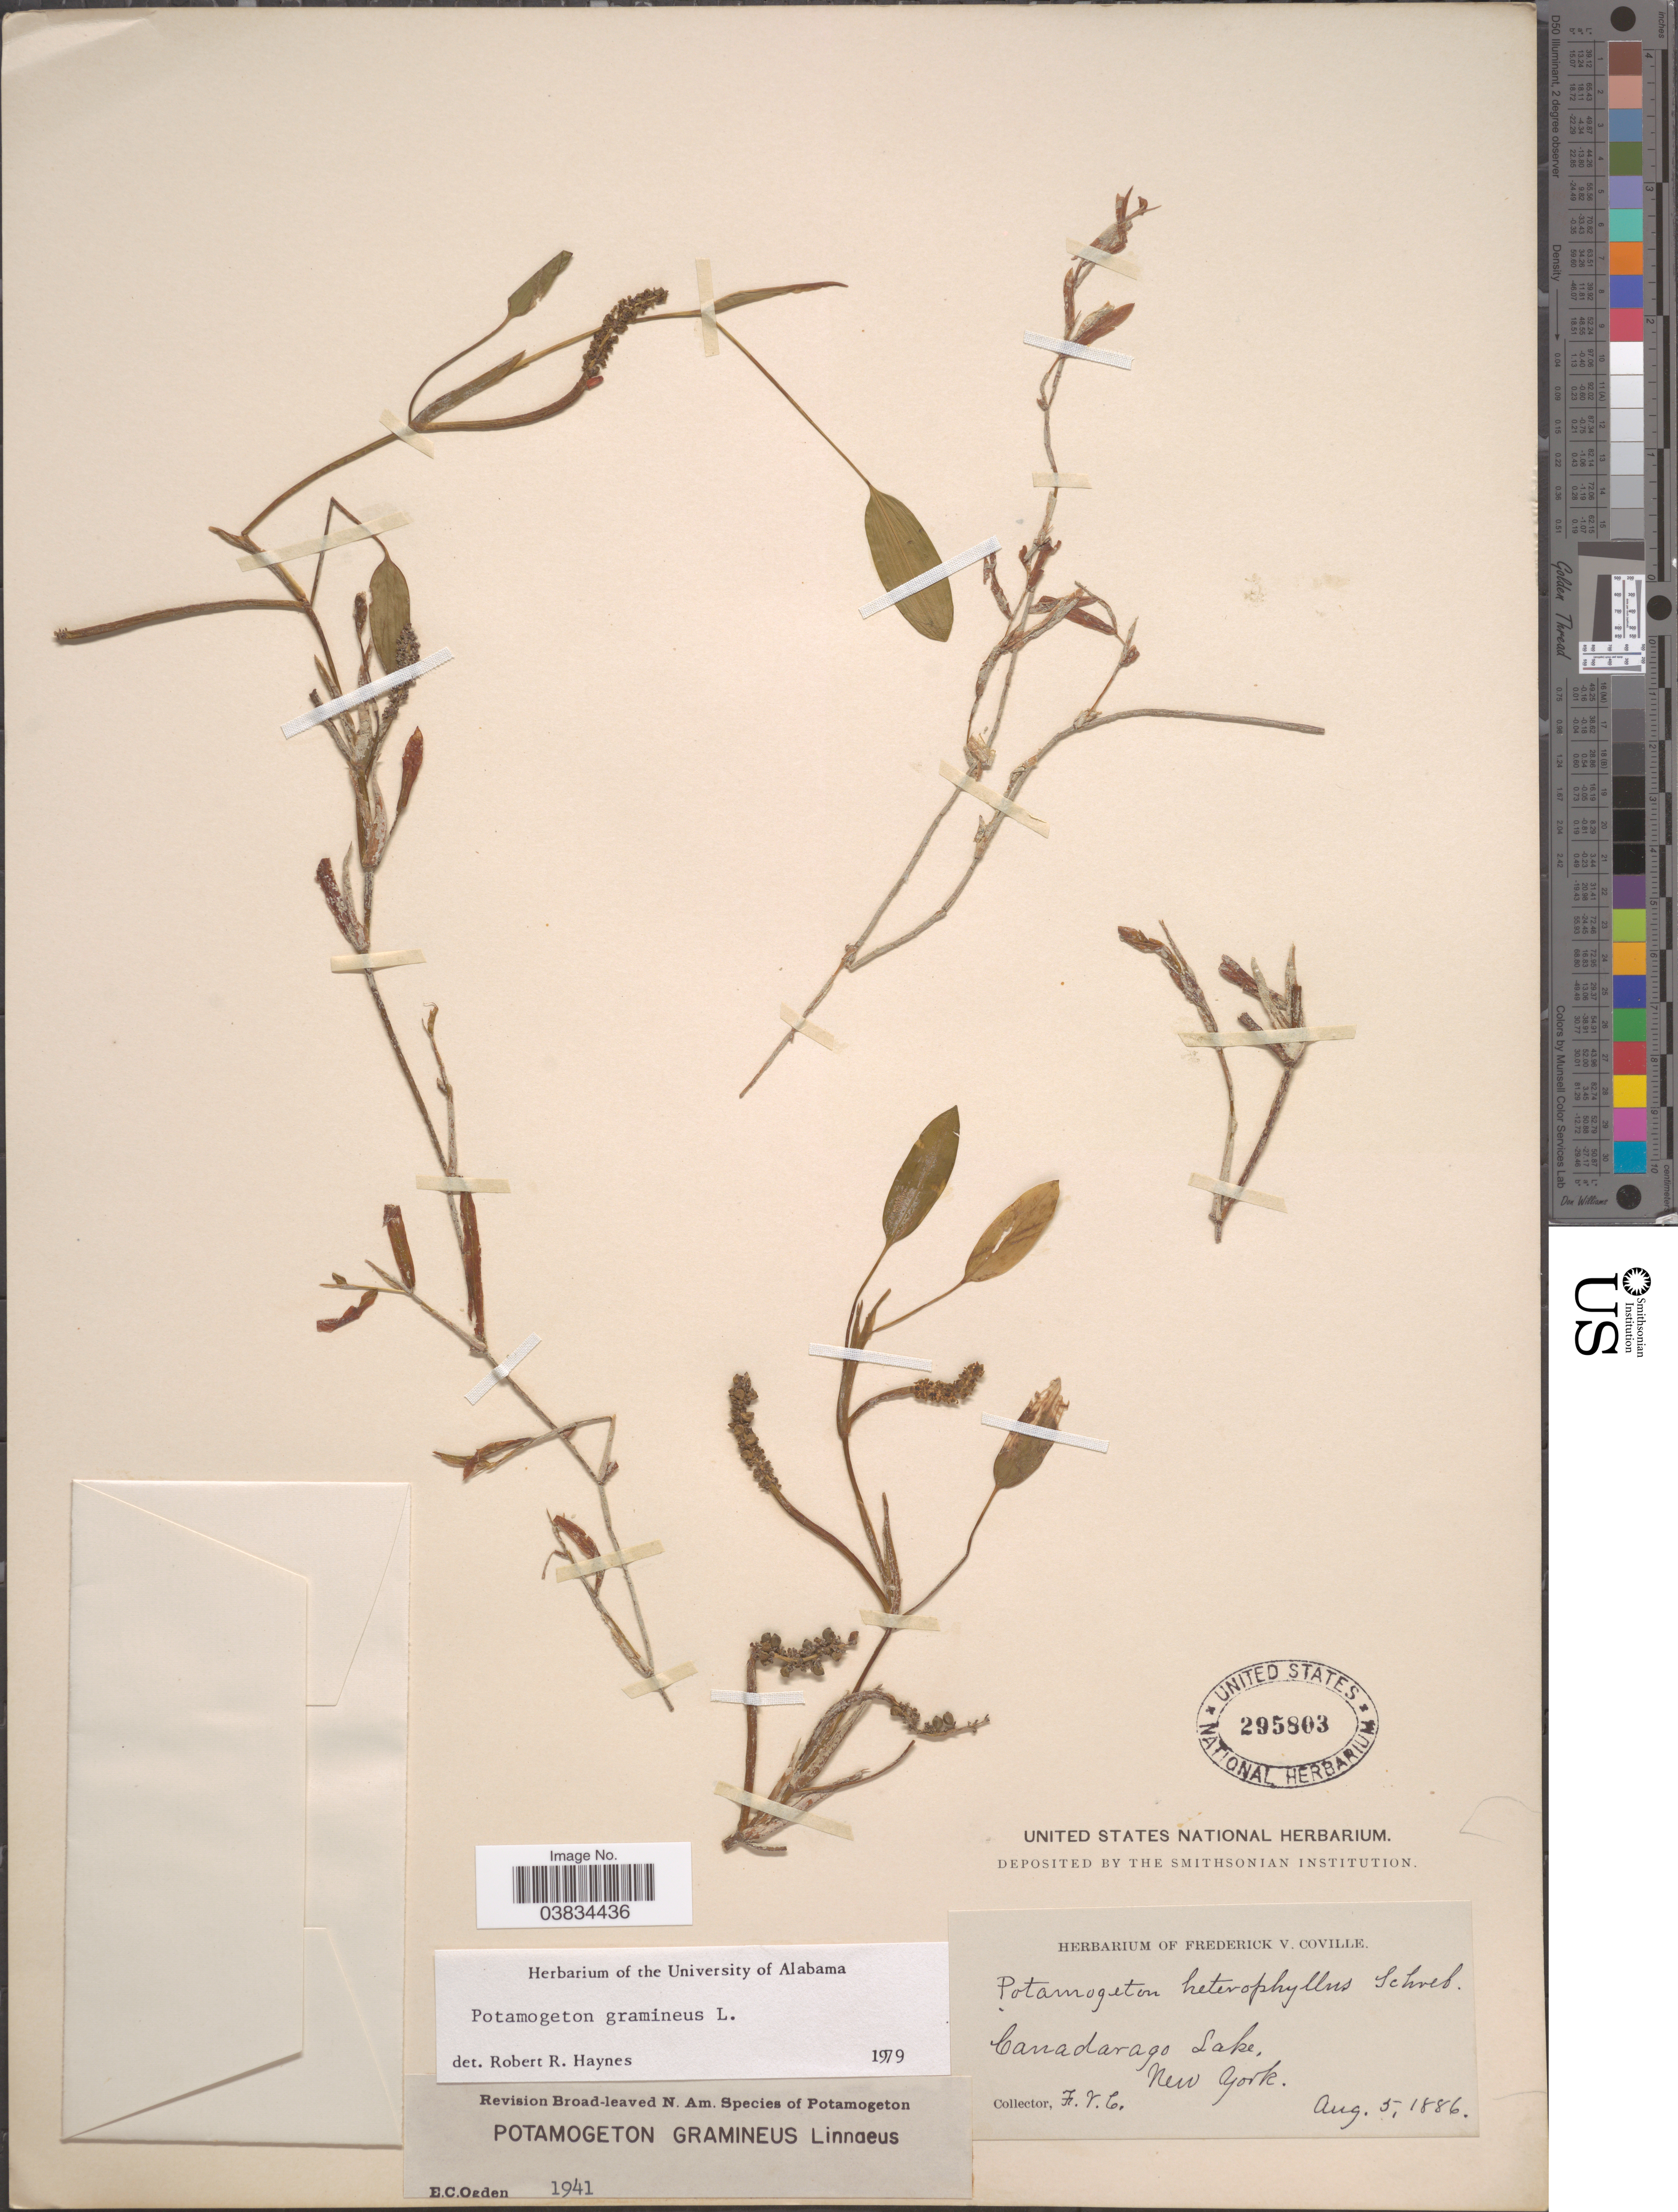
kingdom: Plantae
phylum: Tracheophyta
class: Liliopsida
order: Alismatales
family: Potamogetonaceae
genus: Potamogeton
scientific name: Potamogeton gramineus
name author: L.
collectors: F. V. Coville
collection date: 1886-08-05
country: United States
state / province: New York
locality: Canadarago Lake.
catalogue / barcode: US 295803